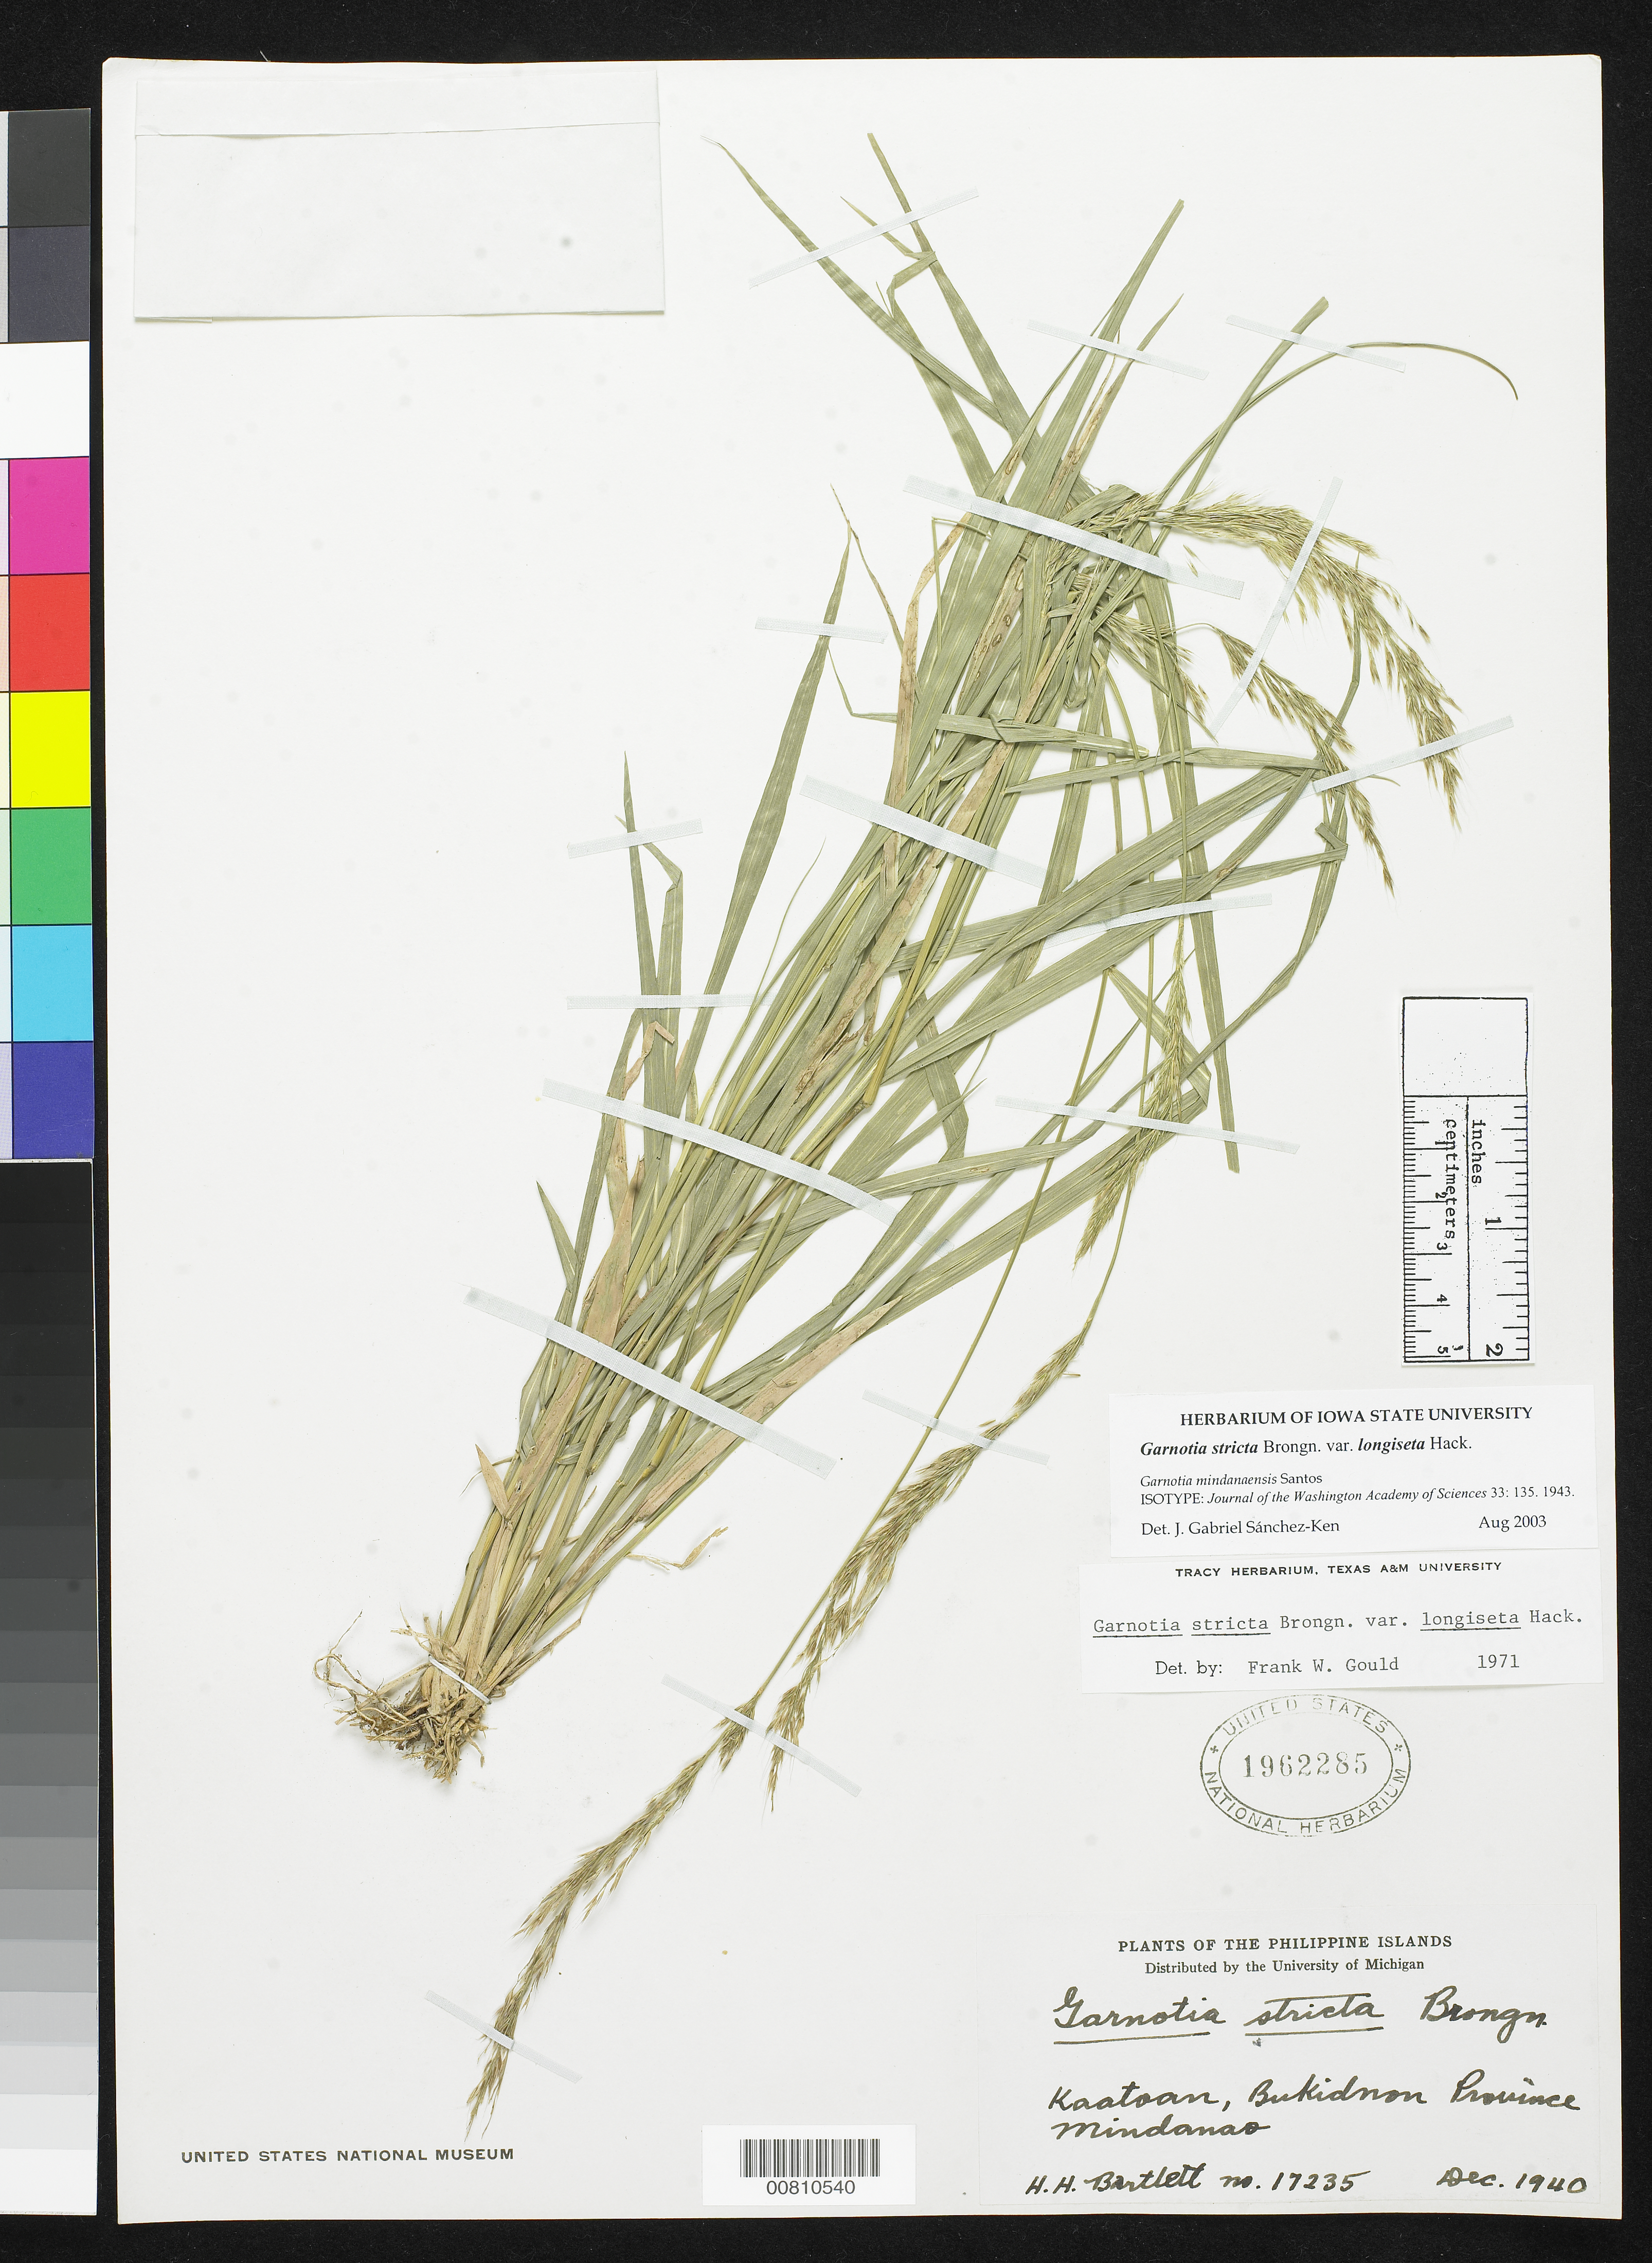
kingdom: Plantae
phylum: Tracheophyta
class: Liliopsida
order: Poales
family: Poaceae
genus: Garnotia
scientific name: Garnotia mindanaensis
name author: Santos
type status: Isotype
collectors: H. H. Bartlett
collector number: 17235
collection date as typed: Dec 1940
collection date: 1940-12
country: Philippines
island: Mindanao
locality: Kaatoan, Bukidnon Province, Mindanao.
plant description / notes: Holotype at MICH.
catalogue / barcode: US 1962285